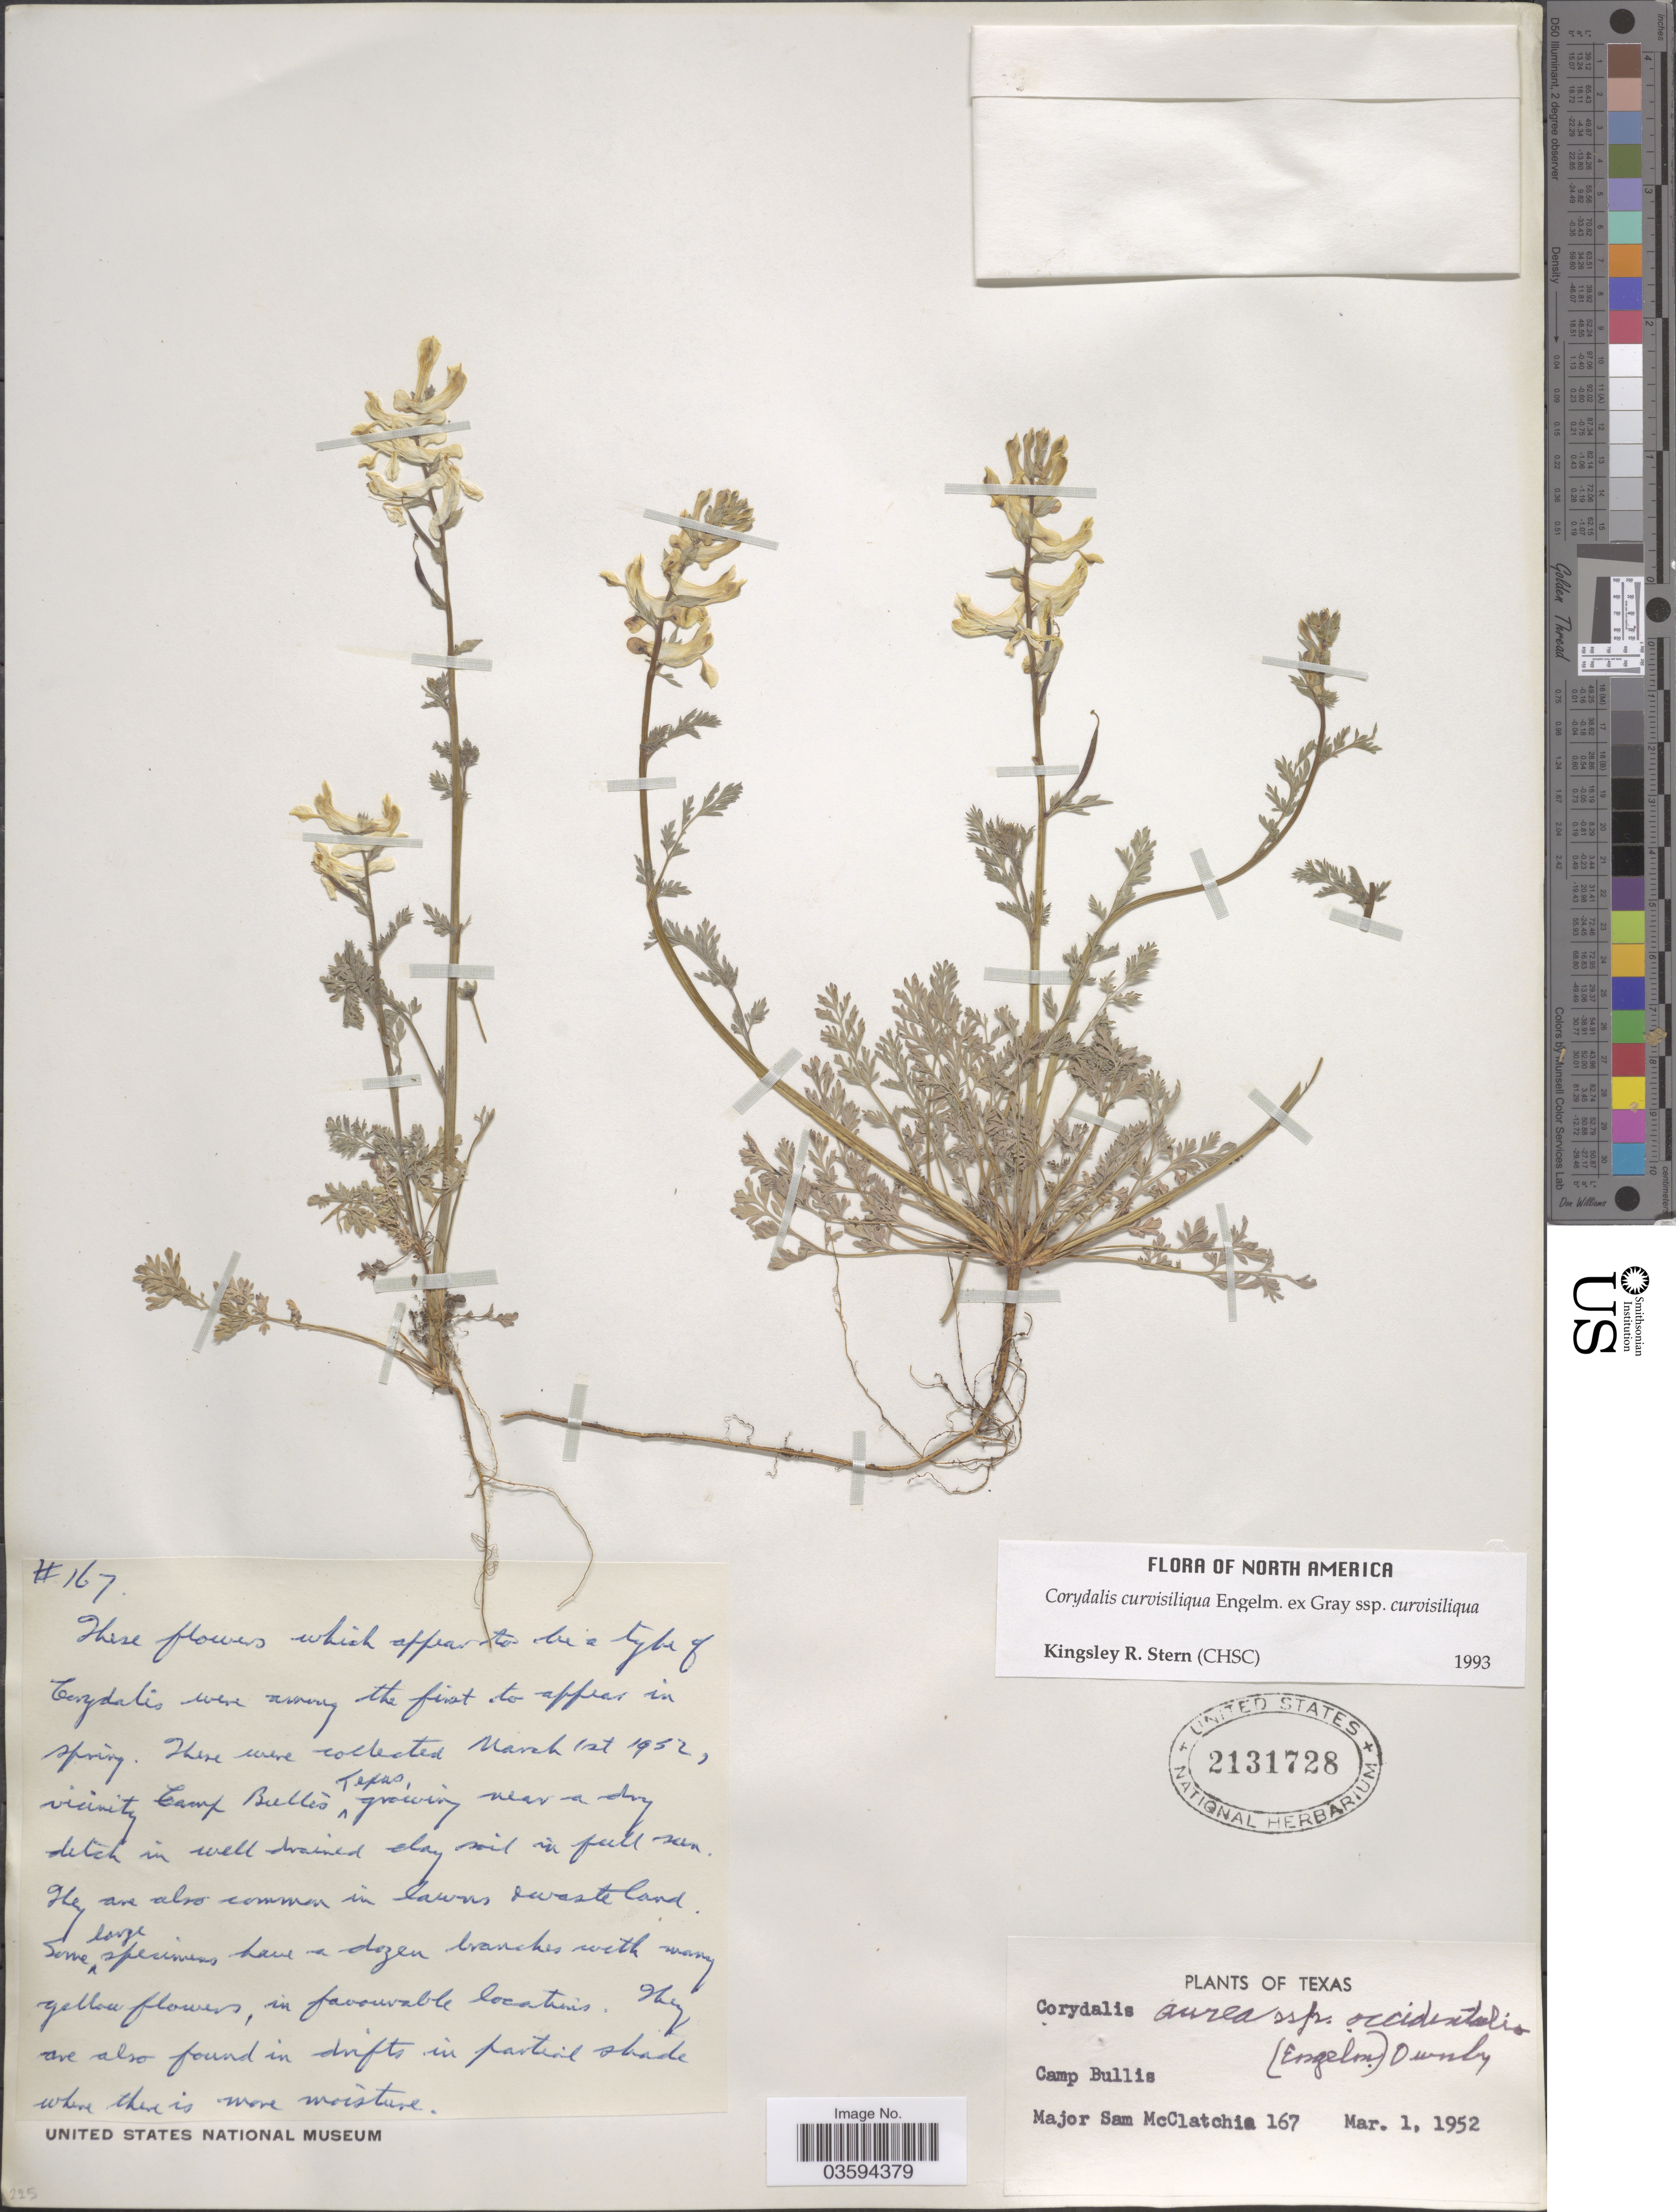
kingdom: Plantae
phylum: Tracheophyta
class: Magnoliopsida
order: Ranunculales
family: Papaveraceae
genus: Corydalis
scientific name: Corydalis curvisiliqua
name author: (A. Gray) Engelm. ex A. Gray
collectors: S. McClatchie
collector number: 167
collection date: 1952-03-01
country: United States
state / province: Texas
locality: Camp Bullis.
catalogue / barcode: US 2131728